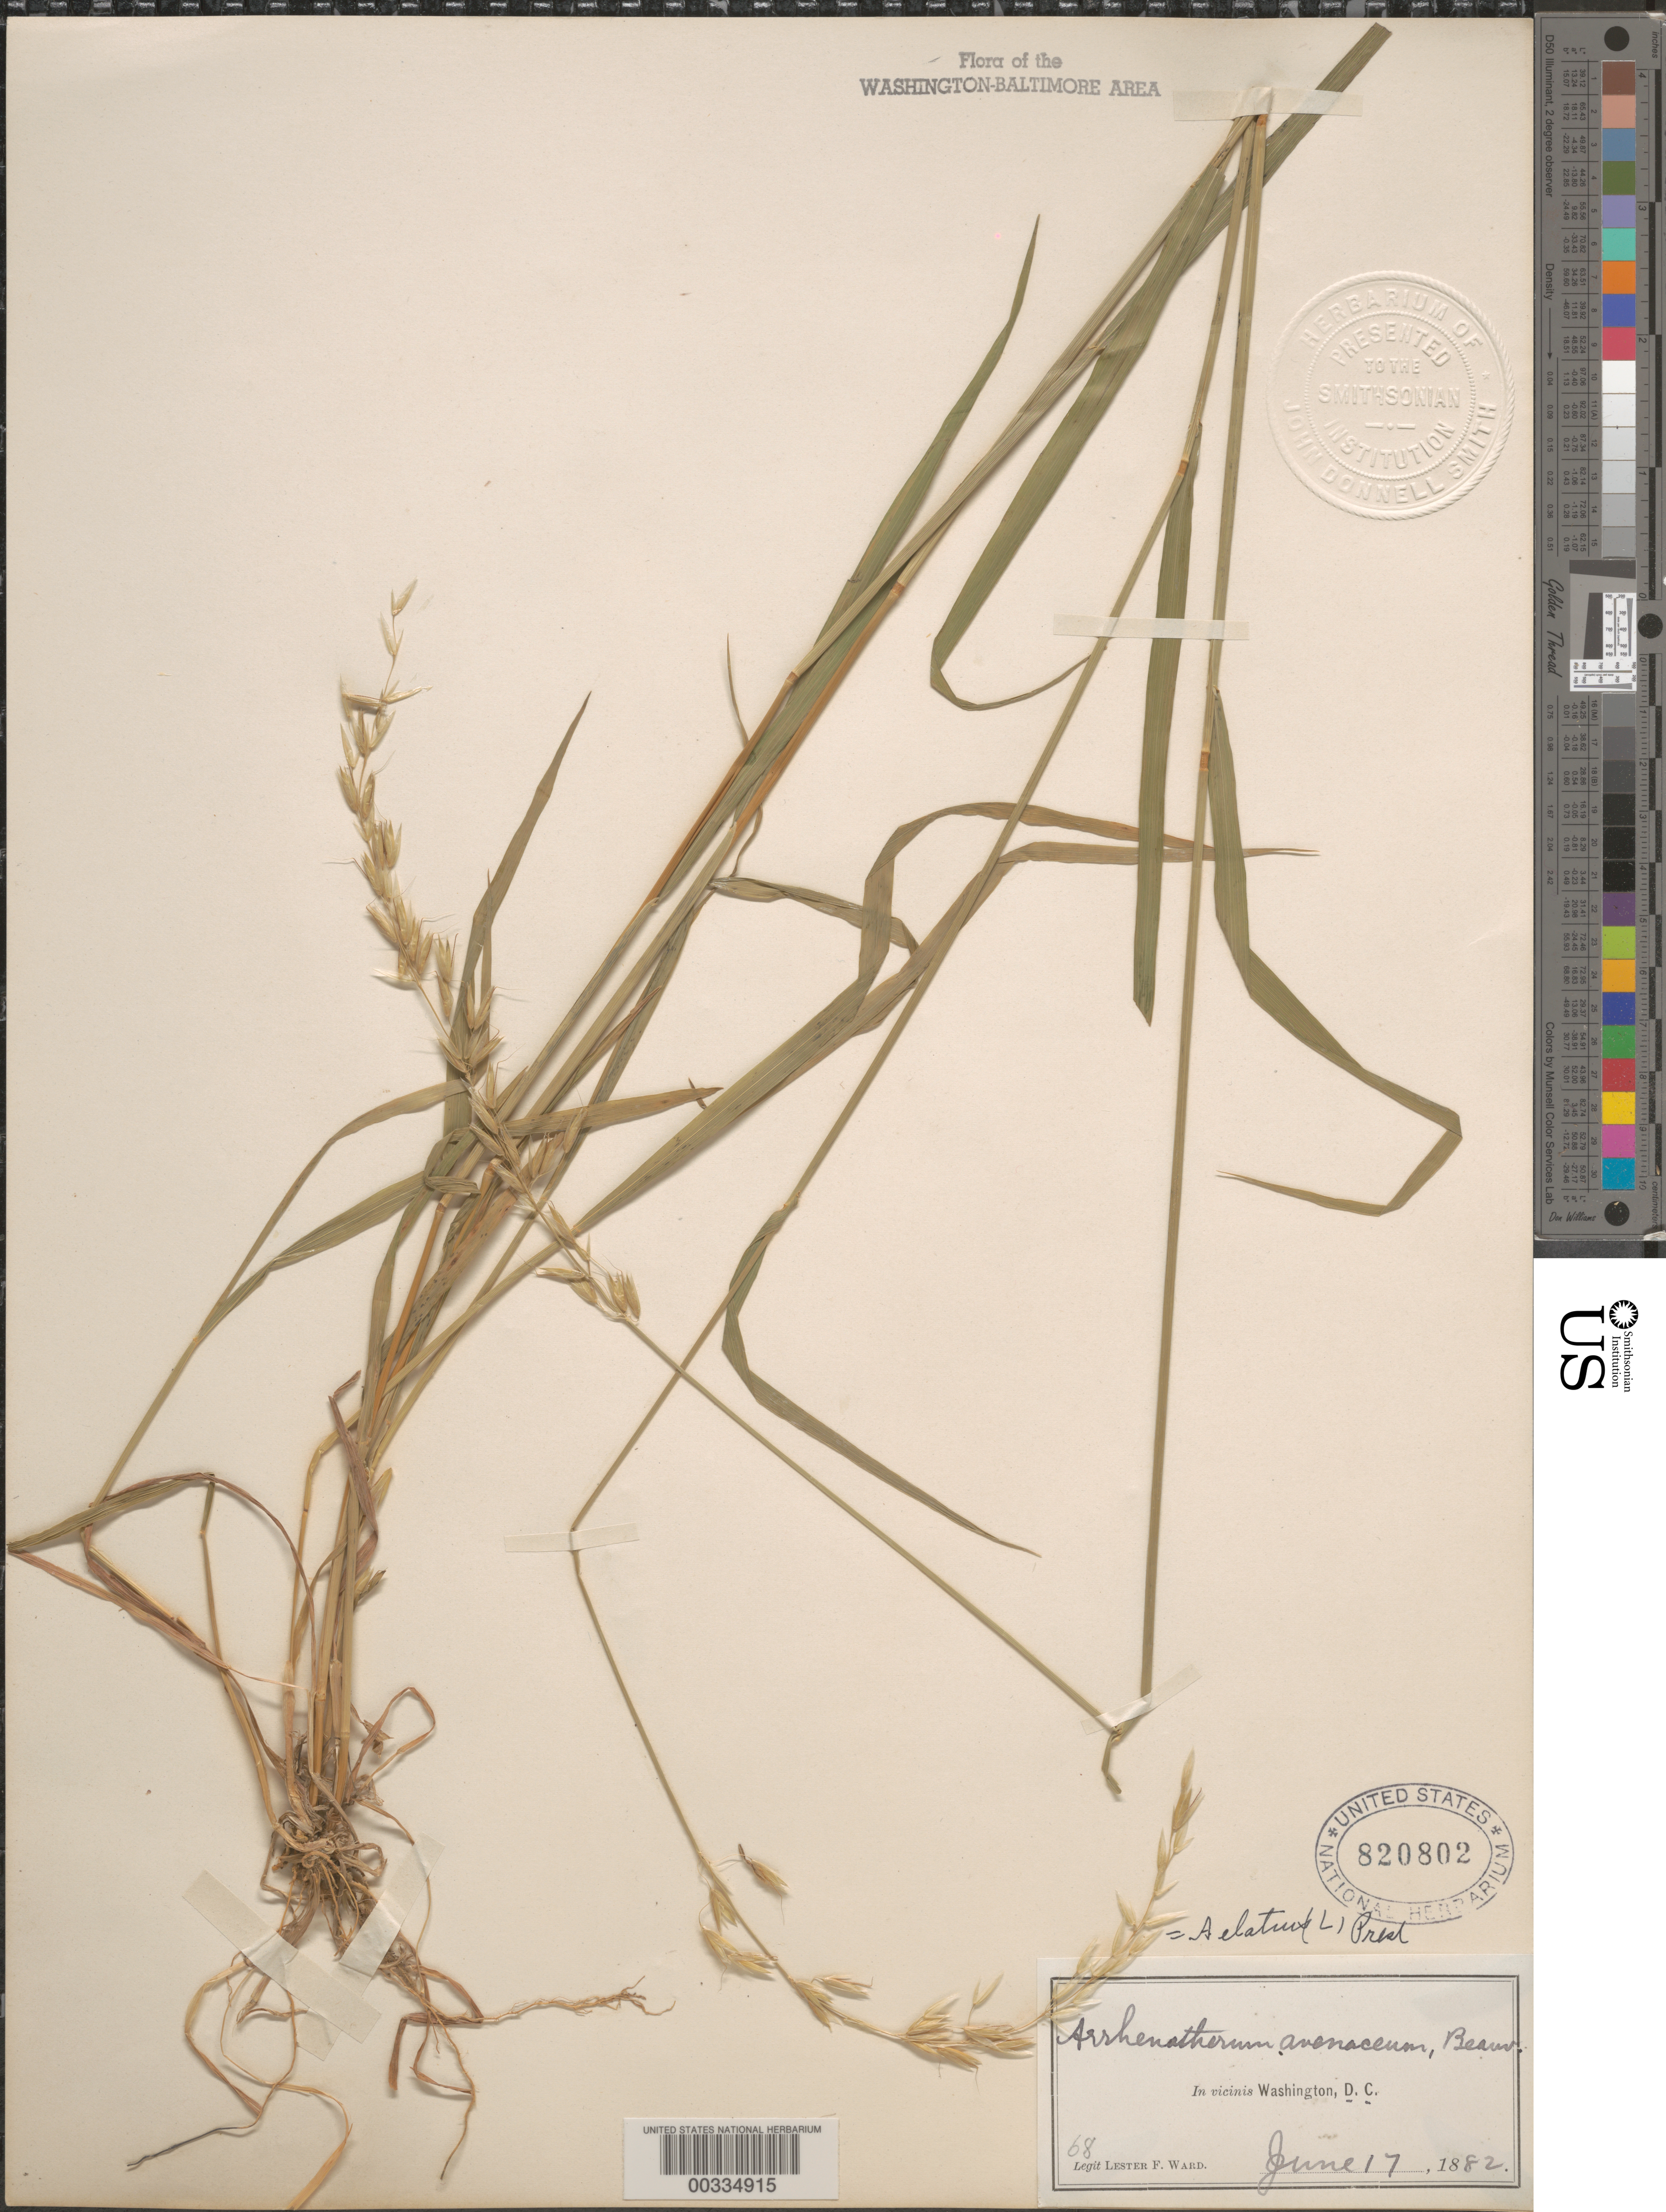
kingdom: Plantae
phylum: Tracheophyta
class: Liliopsida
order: Poales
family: Poaceae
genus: Arrhenatherum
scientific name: Arrhenatherum elatius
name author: (L.) J. Presl & C. Presl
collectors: L. F. Ward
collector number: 68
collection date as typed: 17 Jun 1882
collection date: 1882-06-17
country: United States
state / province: District of Columbia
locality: Washington DC area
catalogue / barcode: US 820802